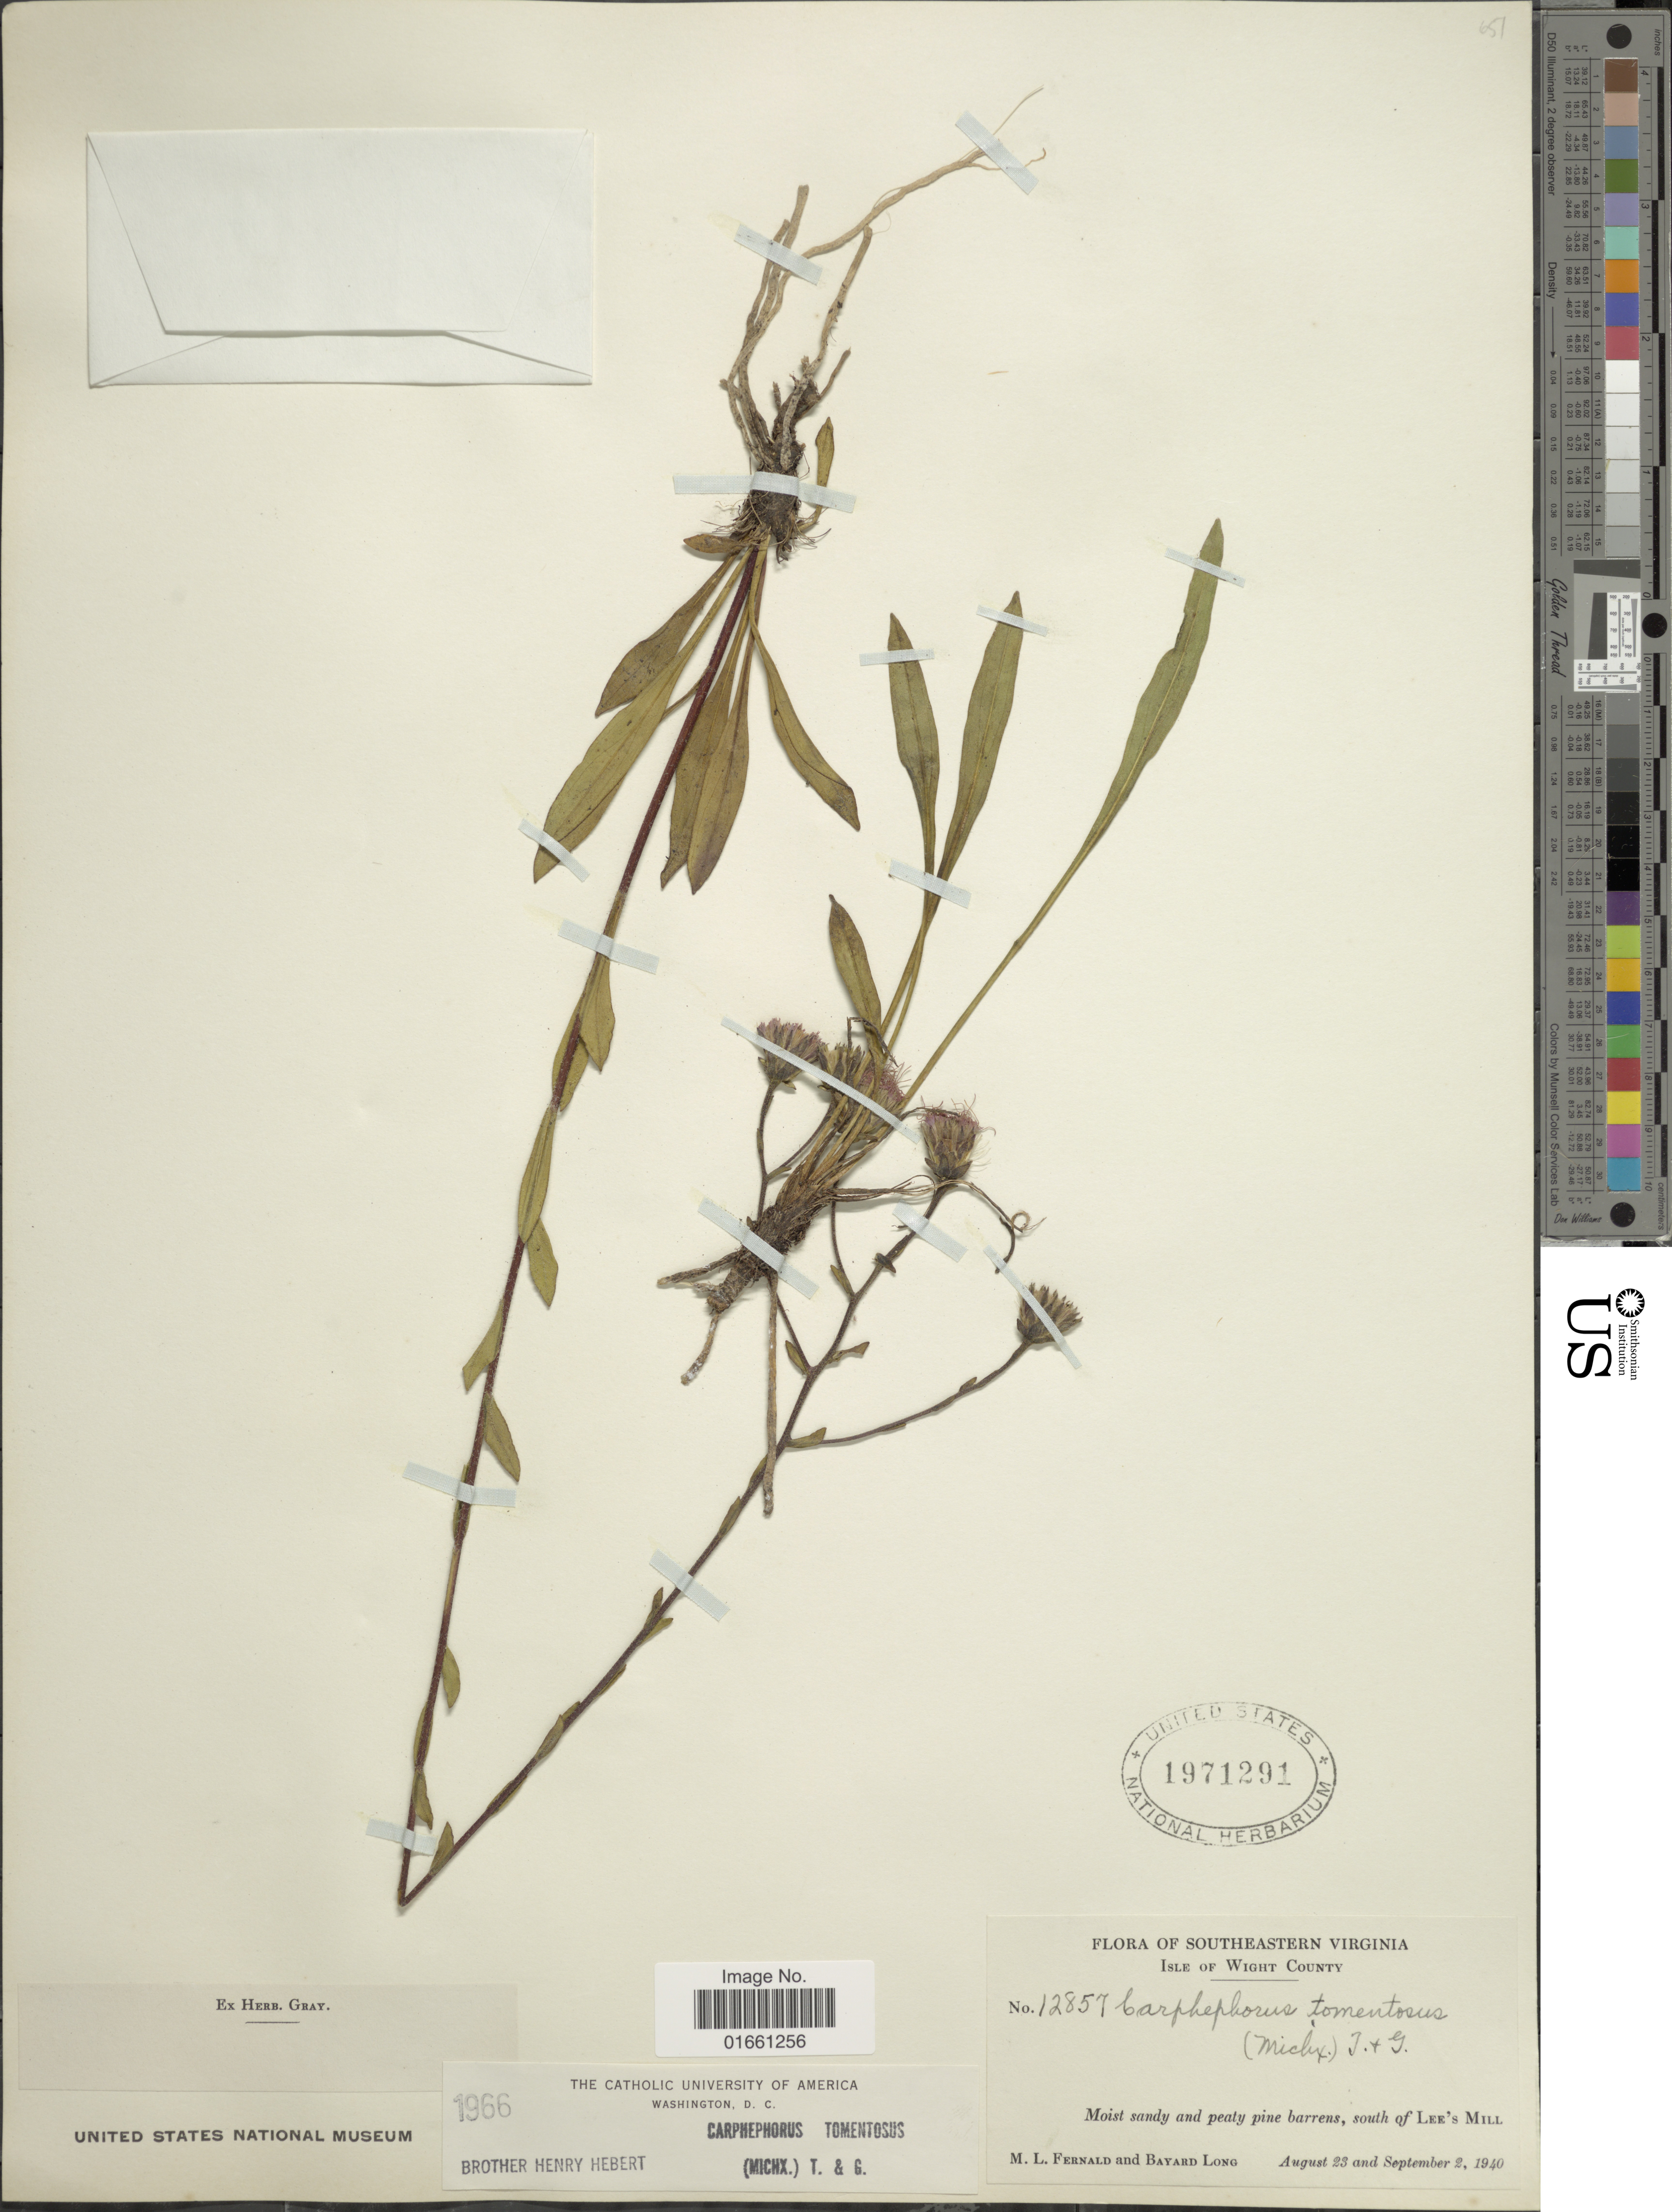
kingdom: Plantae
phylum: Tracheophyta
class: Magnoliopsida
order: Asterales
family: Asteraceae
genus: Carphephorus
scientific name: Carphephorus tomentosus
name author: (Michaux) Torr. & A. Gray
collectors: M. L. Fernald & B. Long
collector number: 12857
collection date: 1940-08-23/1940-09-02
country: United States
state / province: Virginia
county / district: Isle of Wight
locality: Southeastern Virginia, Isle of Wight County, Moist Sandy and peaty Pine Barrens, south of Lee's Mill.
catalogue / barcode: US 1971291